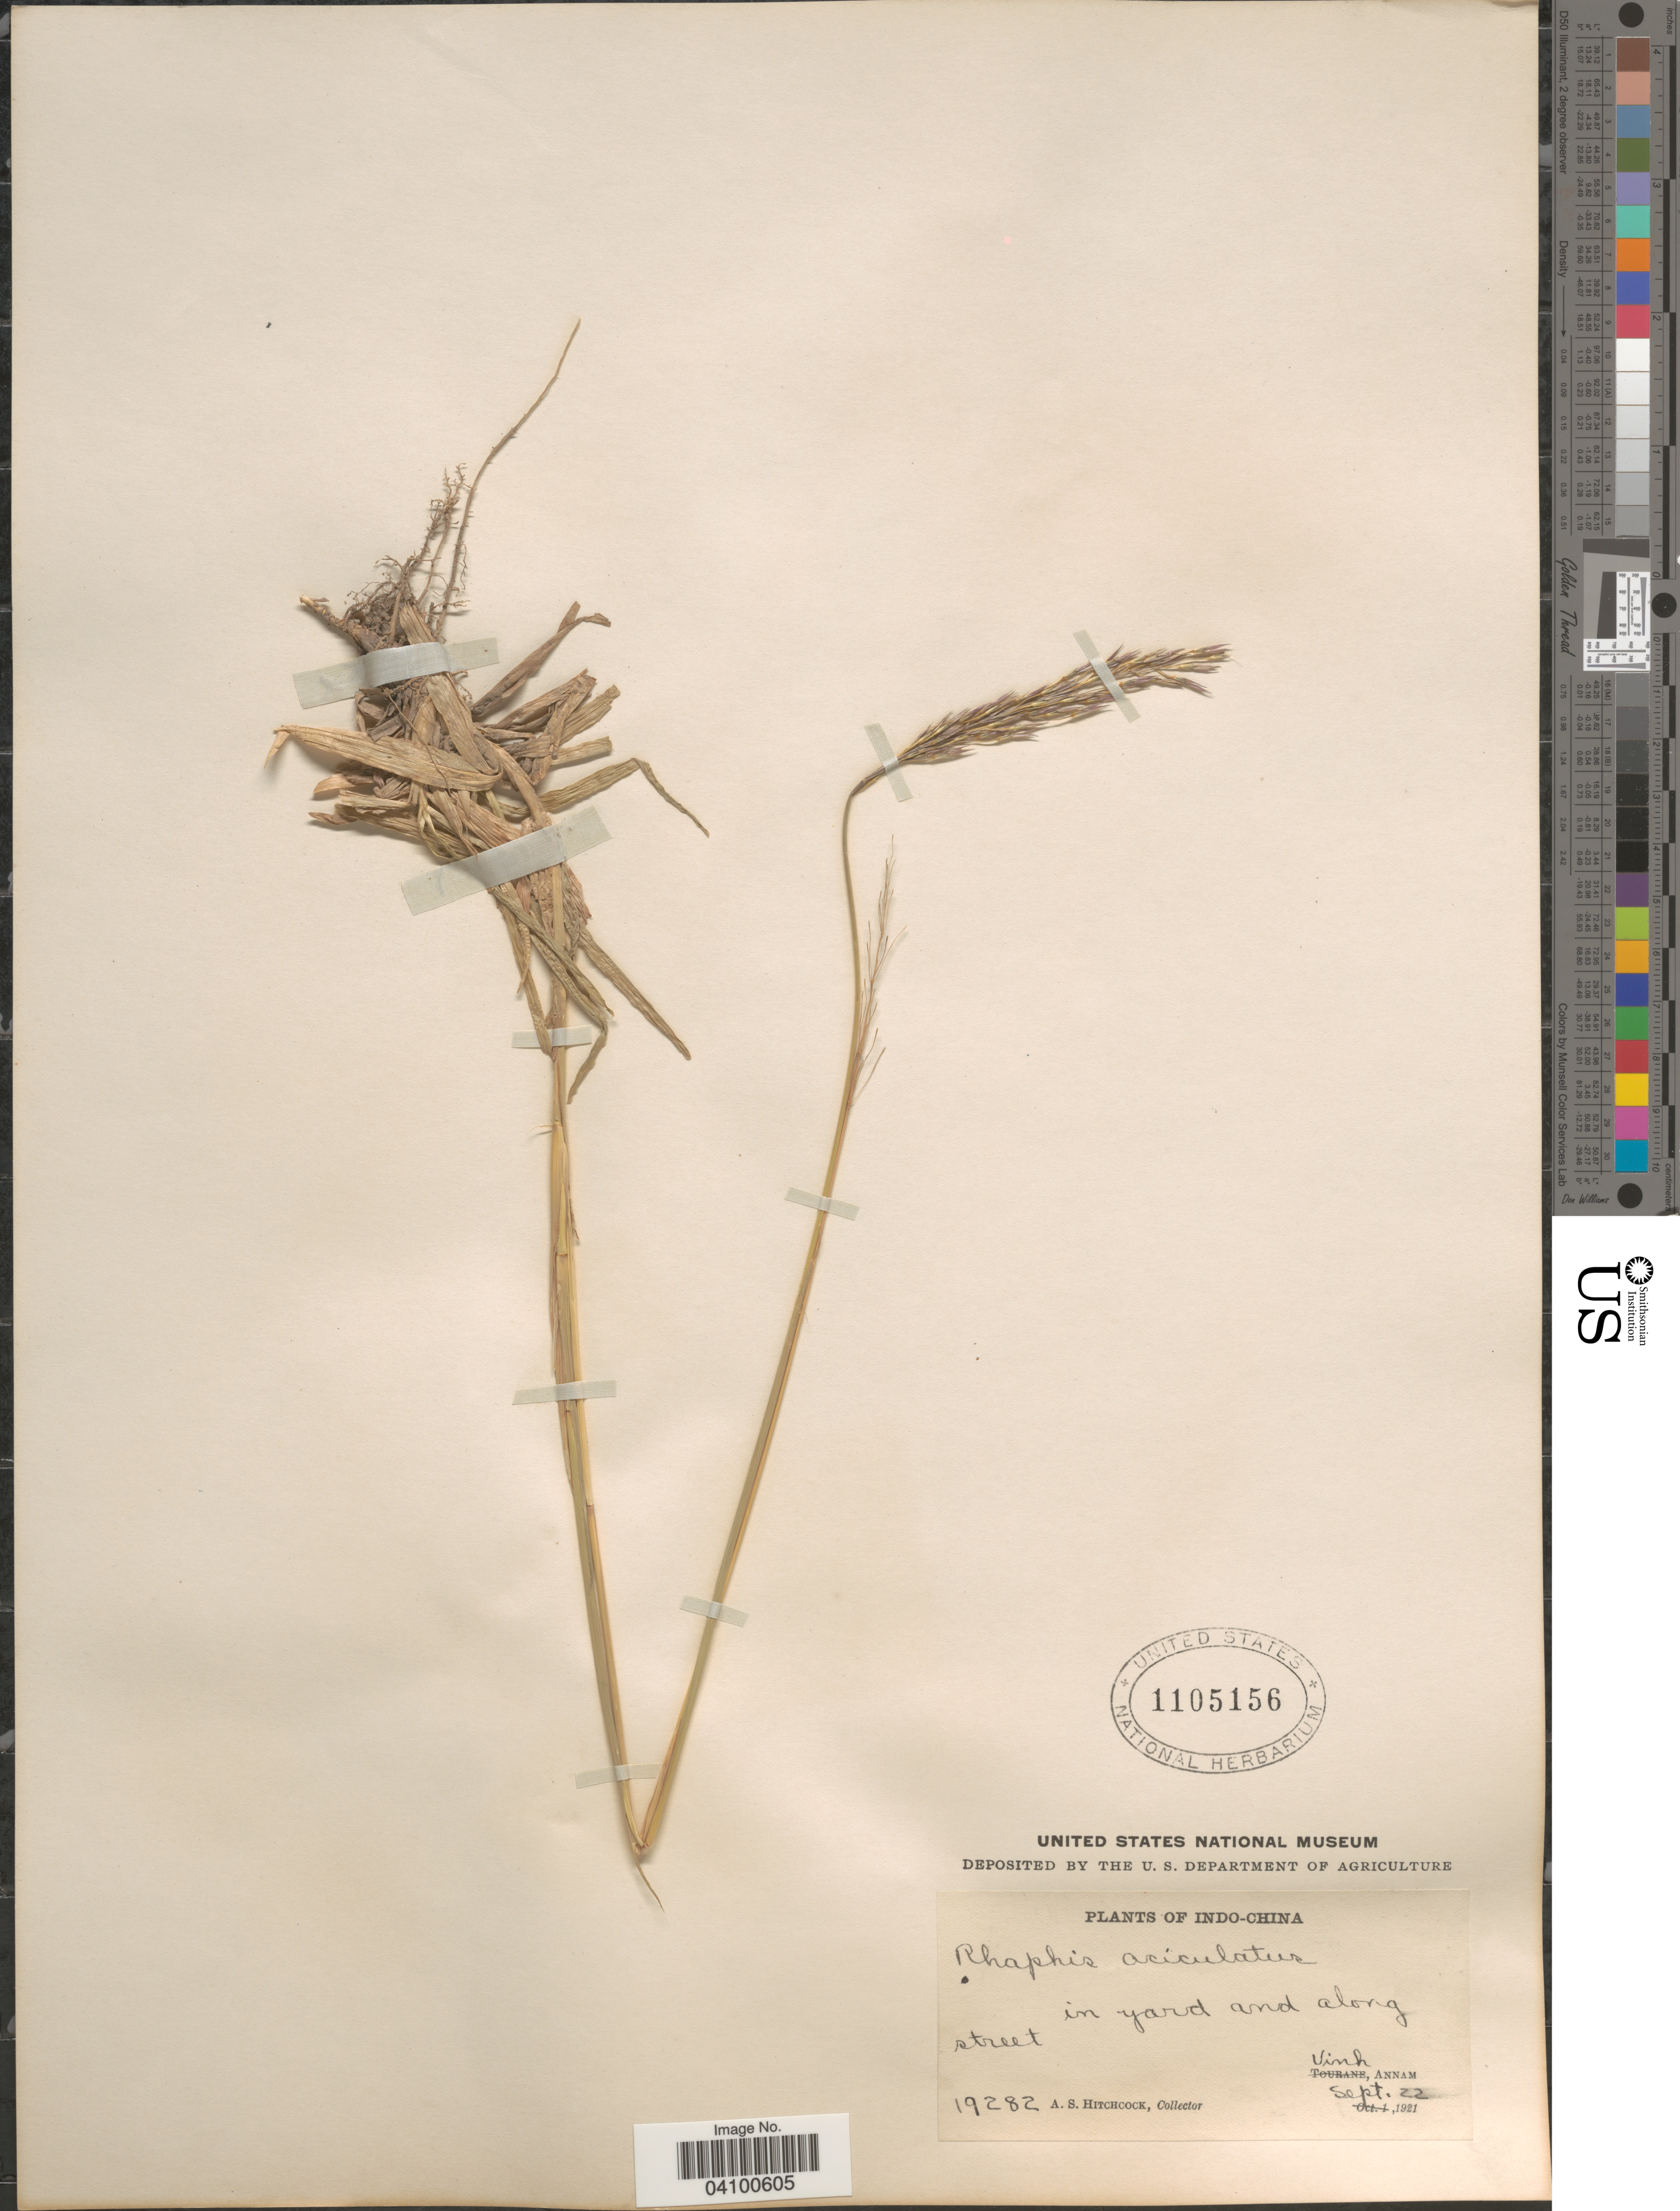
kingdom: Plantae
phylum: Tracheophyta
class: Liliopsida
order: Poales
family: Poaceae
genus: Chrysopogon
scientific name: Chrysopogon aciculatus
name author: (Retz.) Trin.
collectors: A. S. Hitchcock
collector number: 19282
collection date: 1921-09-22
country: Vietnam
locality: Indo-China. In yard and along street. Vinh, Annam.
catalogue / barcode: US 1105156